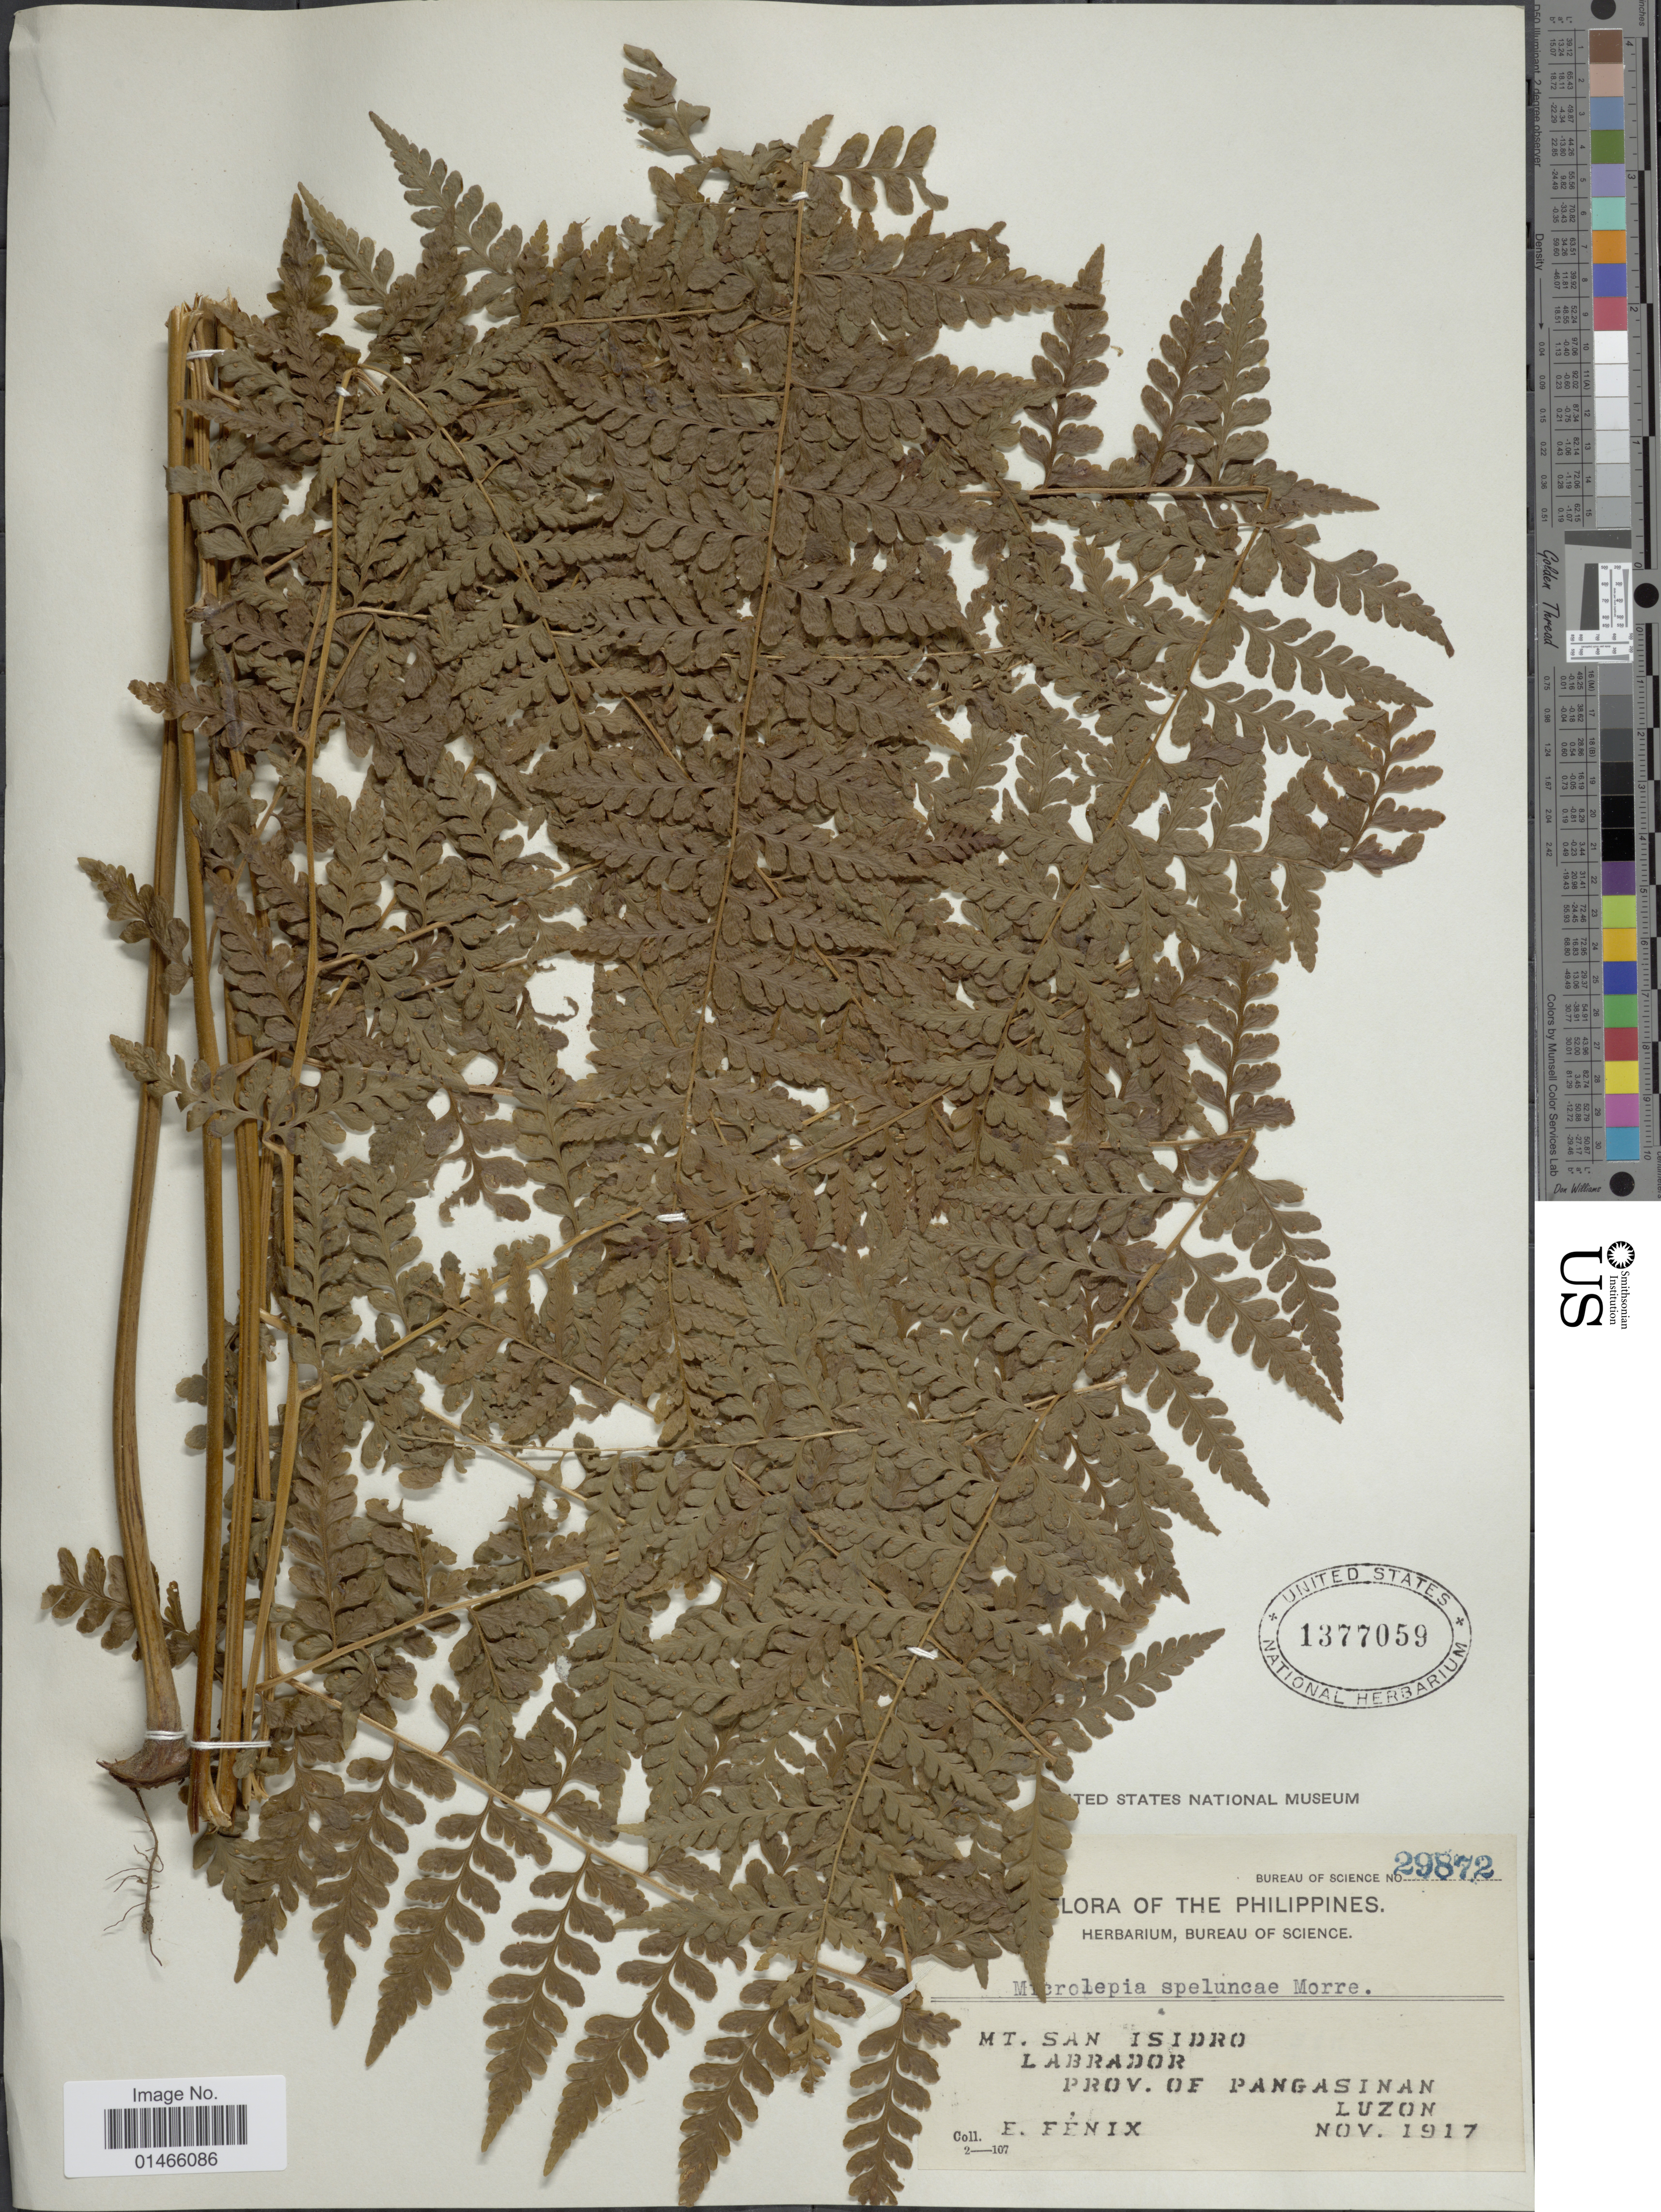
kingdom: Plantae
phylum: Tracheophyta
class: Polypodiopsida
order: Polypodiales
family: Dennstaedtiaceae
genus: Microlepia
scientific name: Microlepia speluncae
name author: (L.) T. Moore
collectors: E. Fenix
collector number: Bureau of Science 29872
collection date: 1917-11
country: Philippines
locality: Mt. San Isidro, Labrador, Prov. of Pangasinan, Luzon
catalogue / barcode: US 1377059